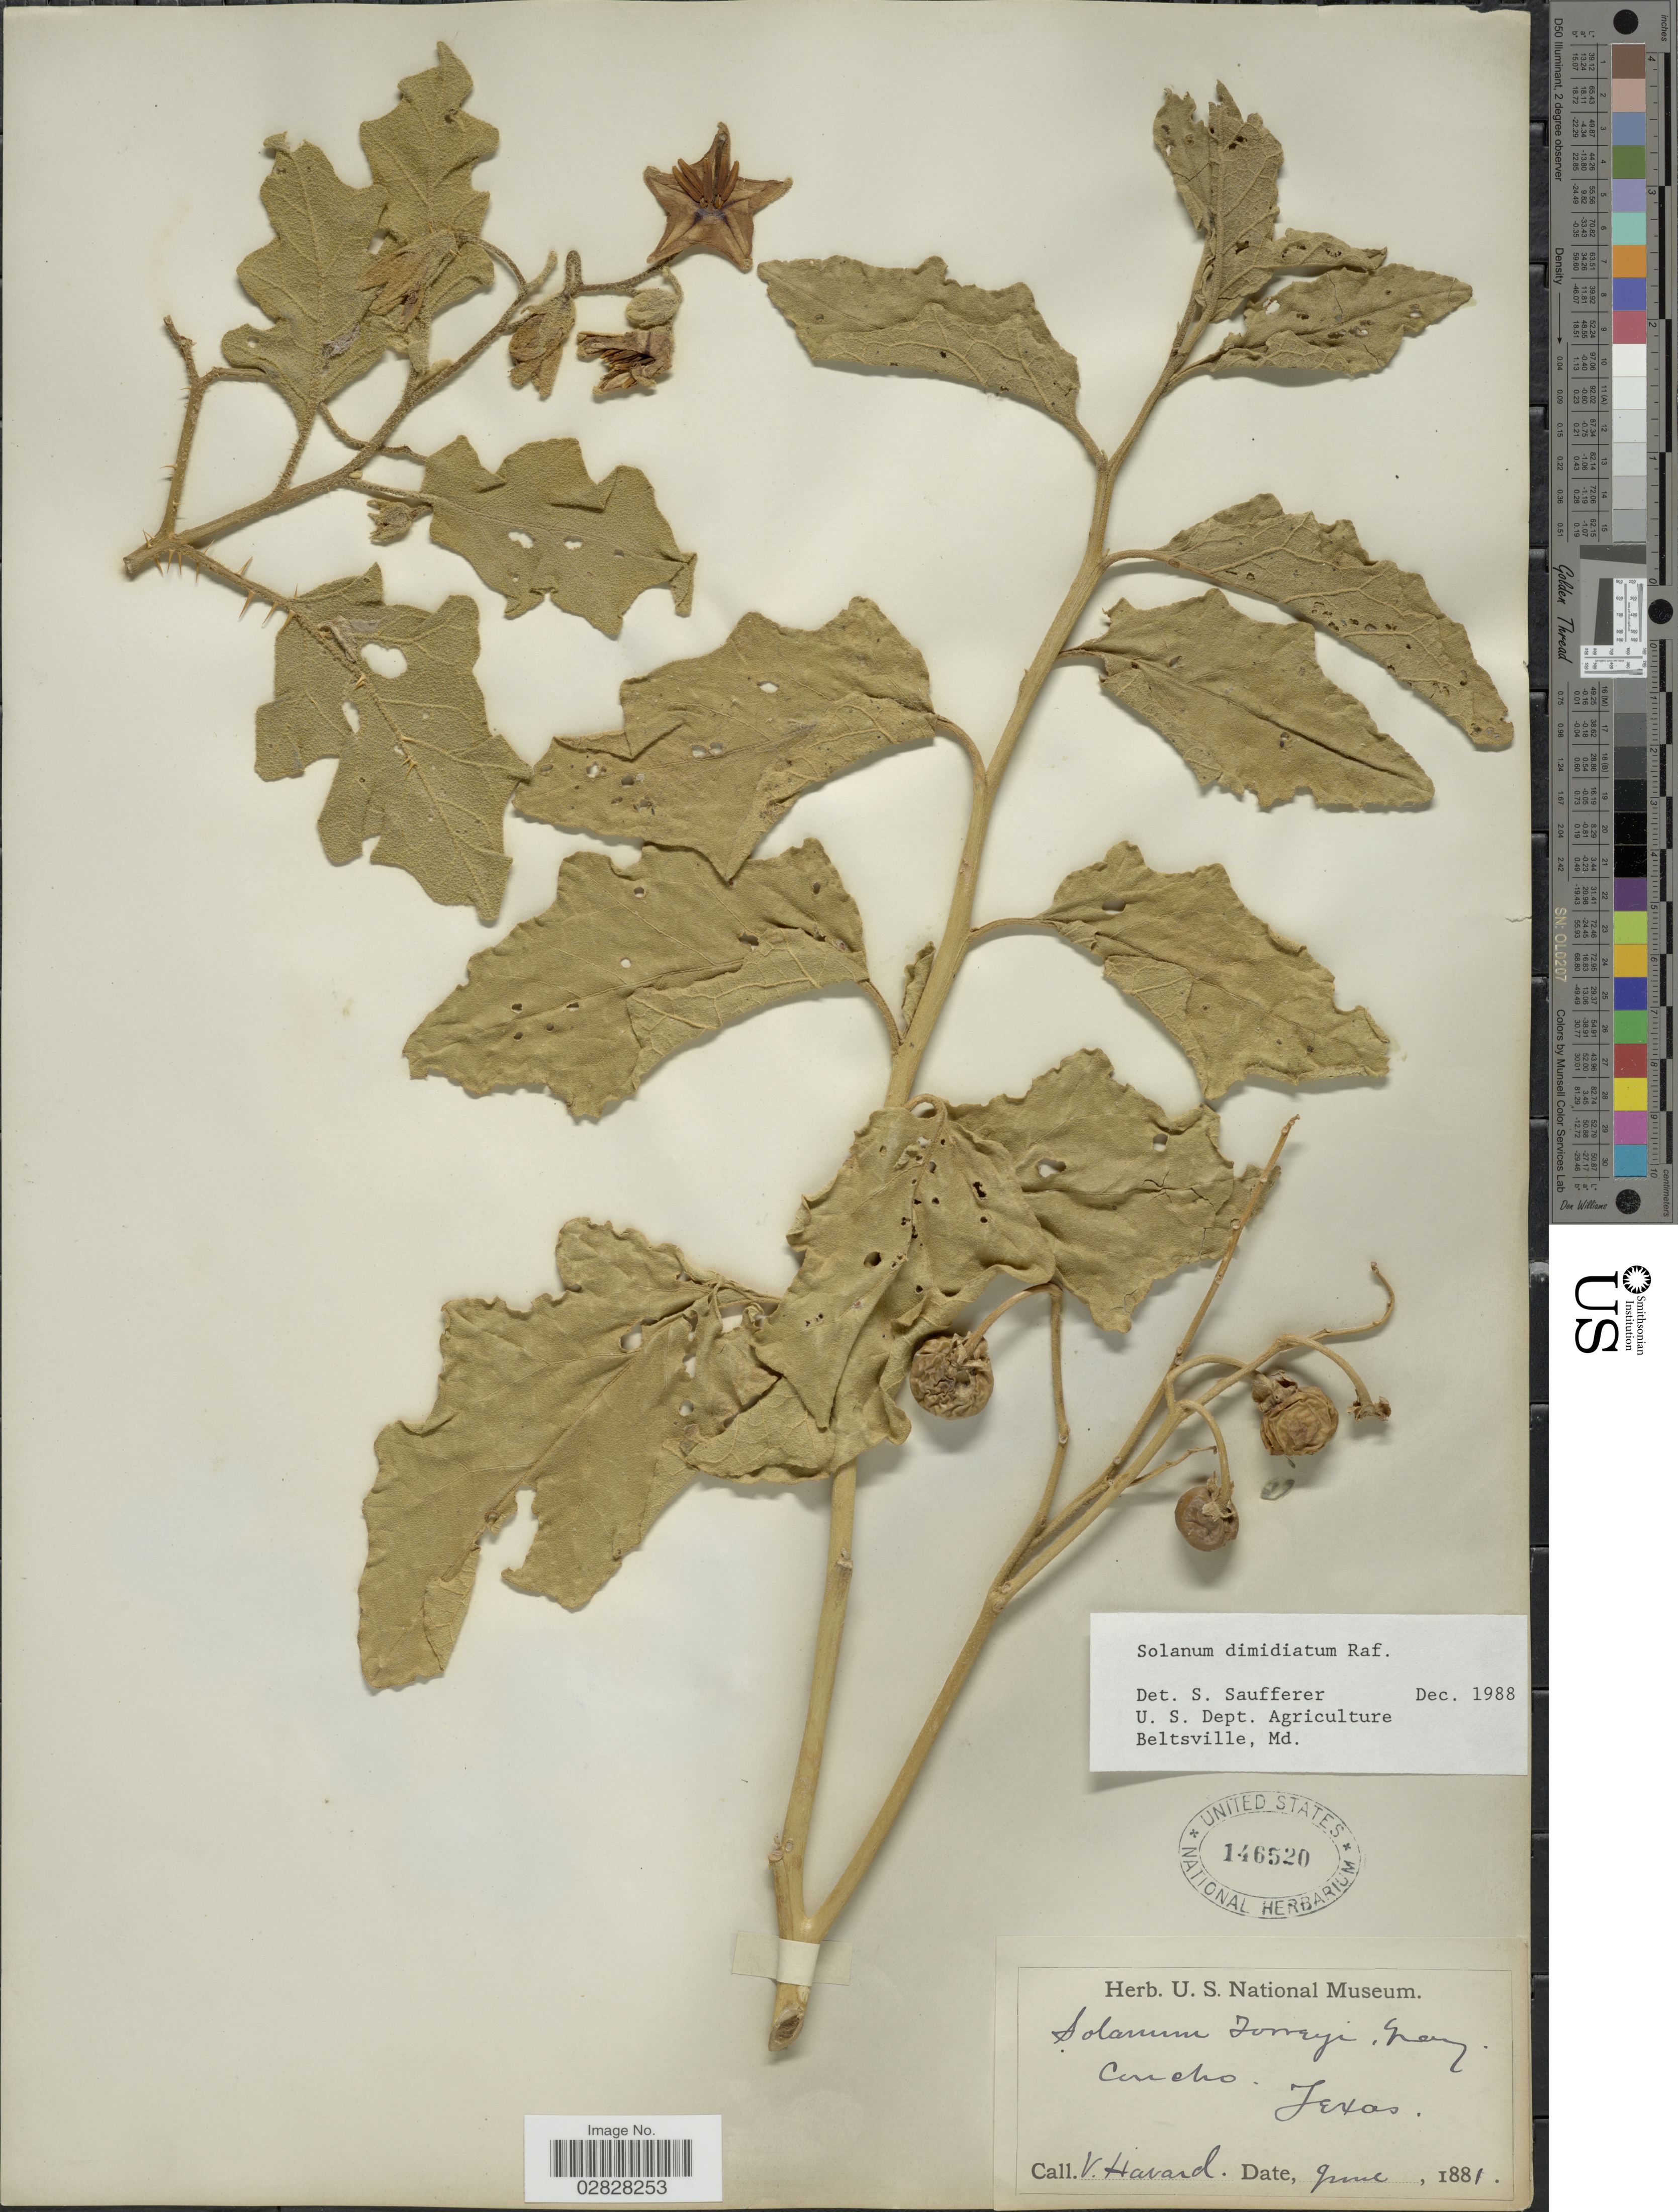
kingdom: Plantae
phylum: Tracheophyta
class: Magnoliopsida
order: Solanales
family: Solanaceae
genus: Solanum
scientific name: Solanum dimidiatum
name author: Raf.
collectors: V. Havard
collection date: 1881-06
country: United States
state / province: Texas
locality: Concho.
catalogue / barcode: US 146520